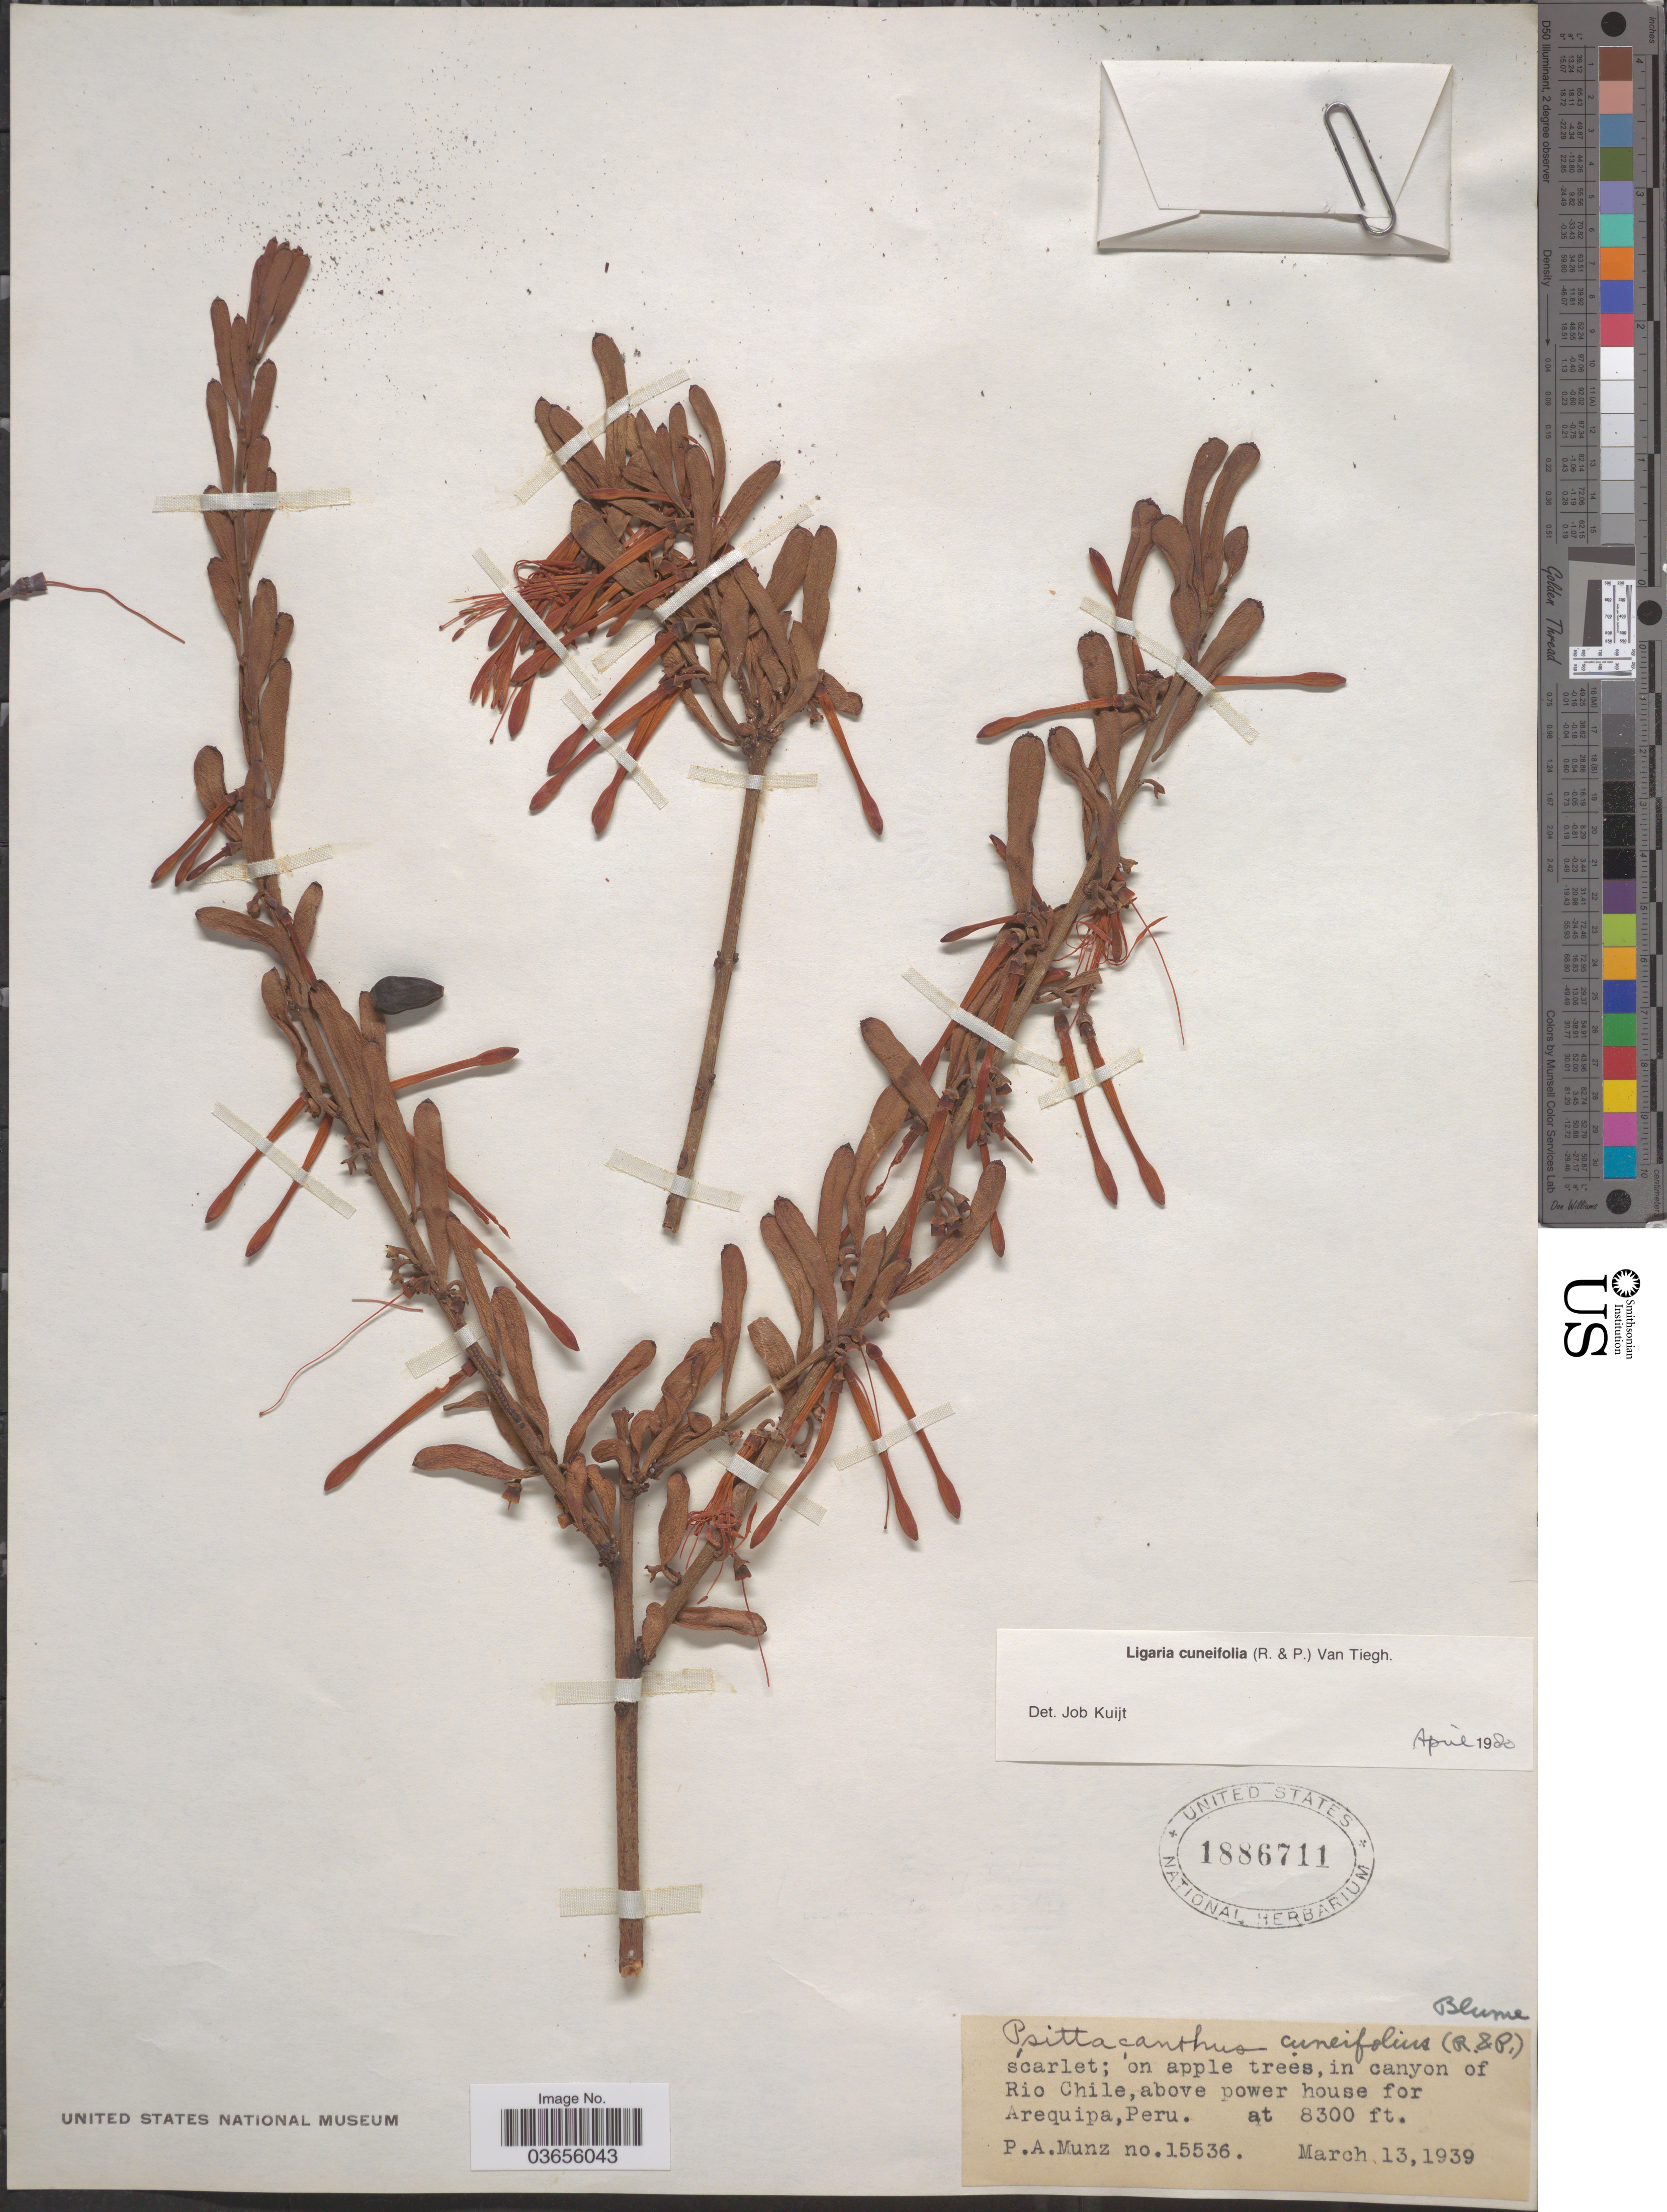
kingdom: Plantae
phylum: Tracheophyta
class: Magnoliopsida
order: Santalales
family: Loranthaceae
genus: Ligaria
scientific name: Ligaria cuneifolia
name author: (Ruiz & Pav.) Tiegh.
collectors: P. A. Munz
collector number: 15536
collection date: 1939-03-13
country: Peru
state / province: Arequipa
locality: In canyon of Rio Chile, above power house for Arequipa.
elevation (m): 2530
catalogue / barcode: US 1886711